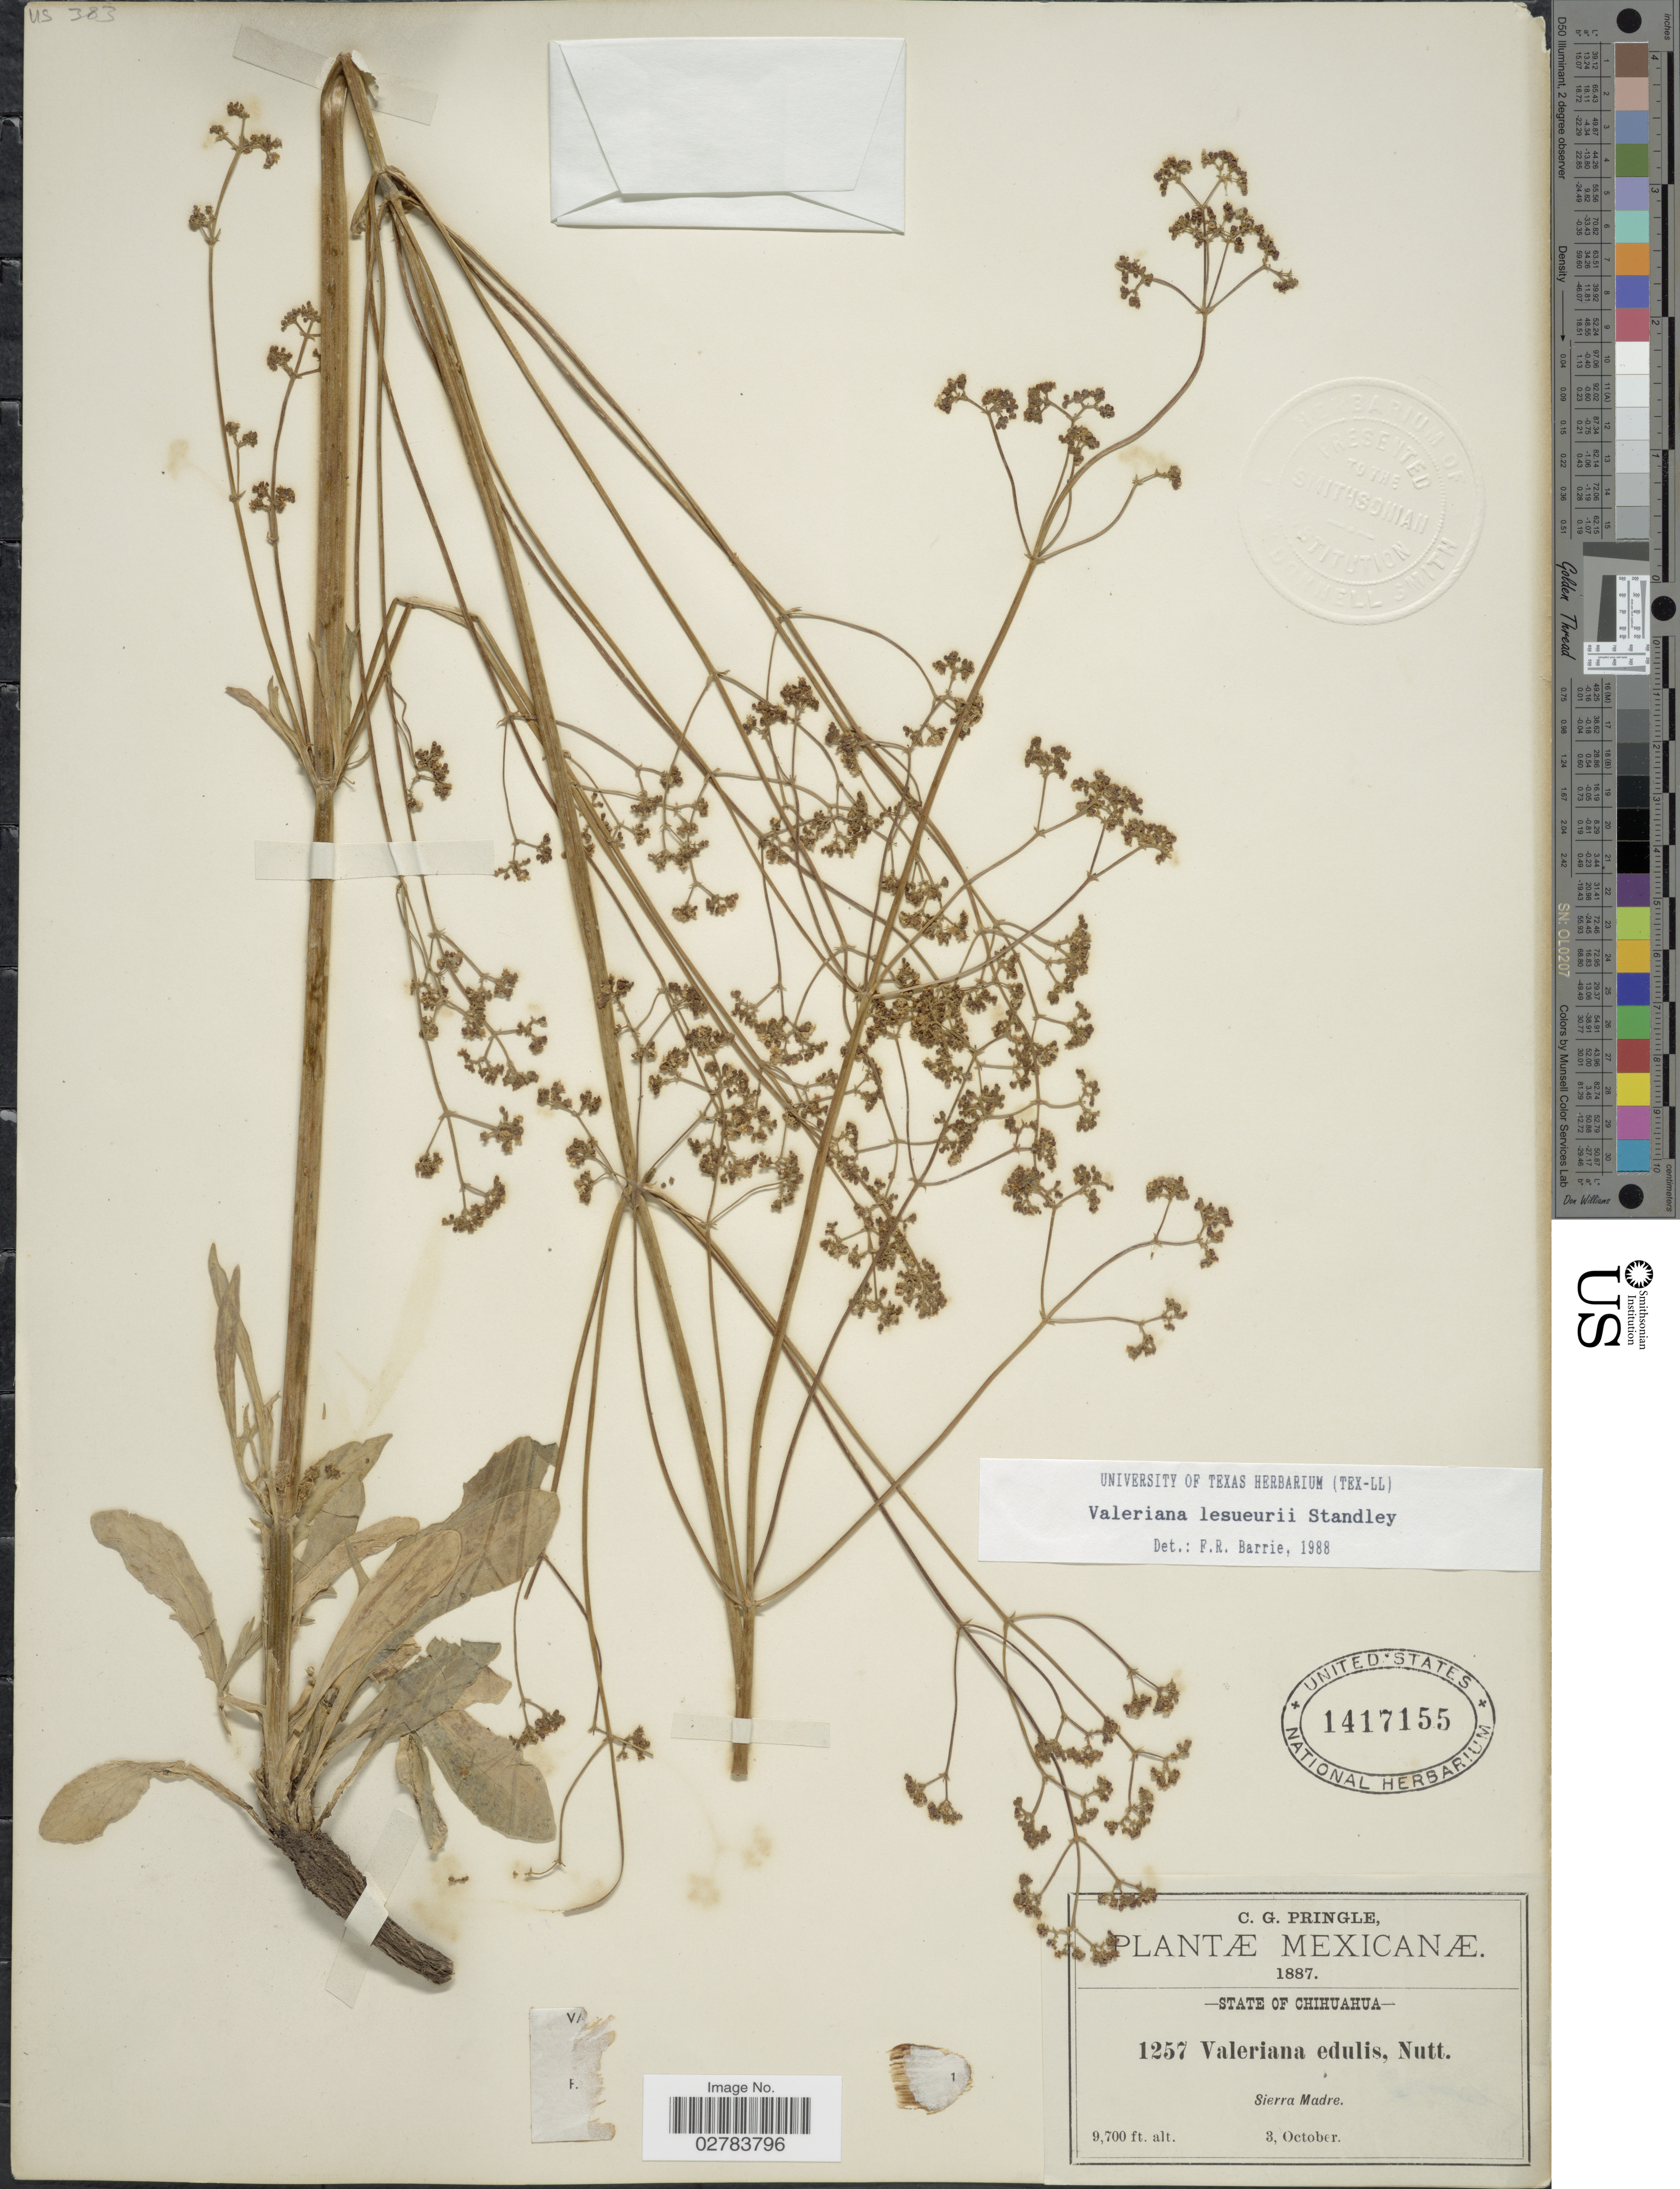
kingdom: Plantae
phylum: Tracheophyta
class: Magnoliopsida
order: Dipsacales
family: Caprifoliaceae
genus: Valeriana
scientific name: Valeriana lesueurii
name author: Standl.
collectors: C. G. Pringle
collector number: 1257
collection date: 1887-10-03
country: Mexico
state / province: Chihuahua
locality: Sierra Madre.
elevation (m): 2957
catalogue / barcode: US 1417155